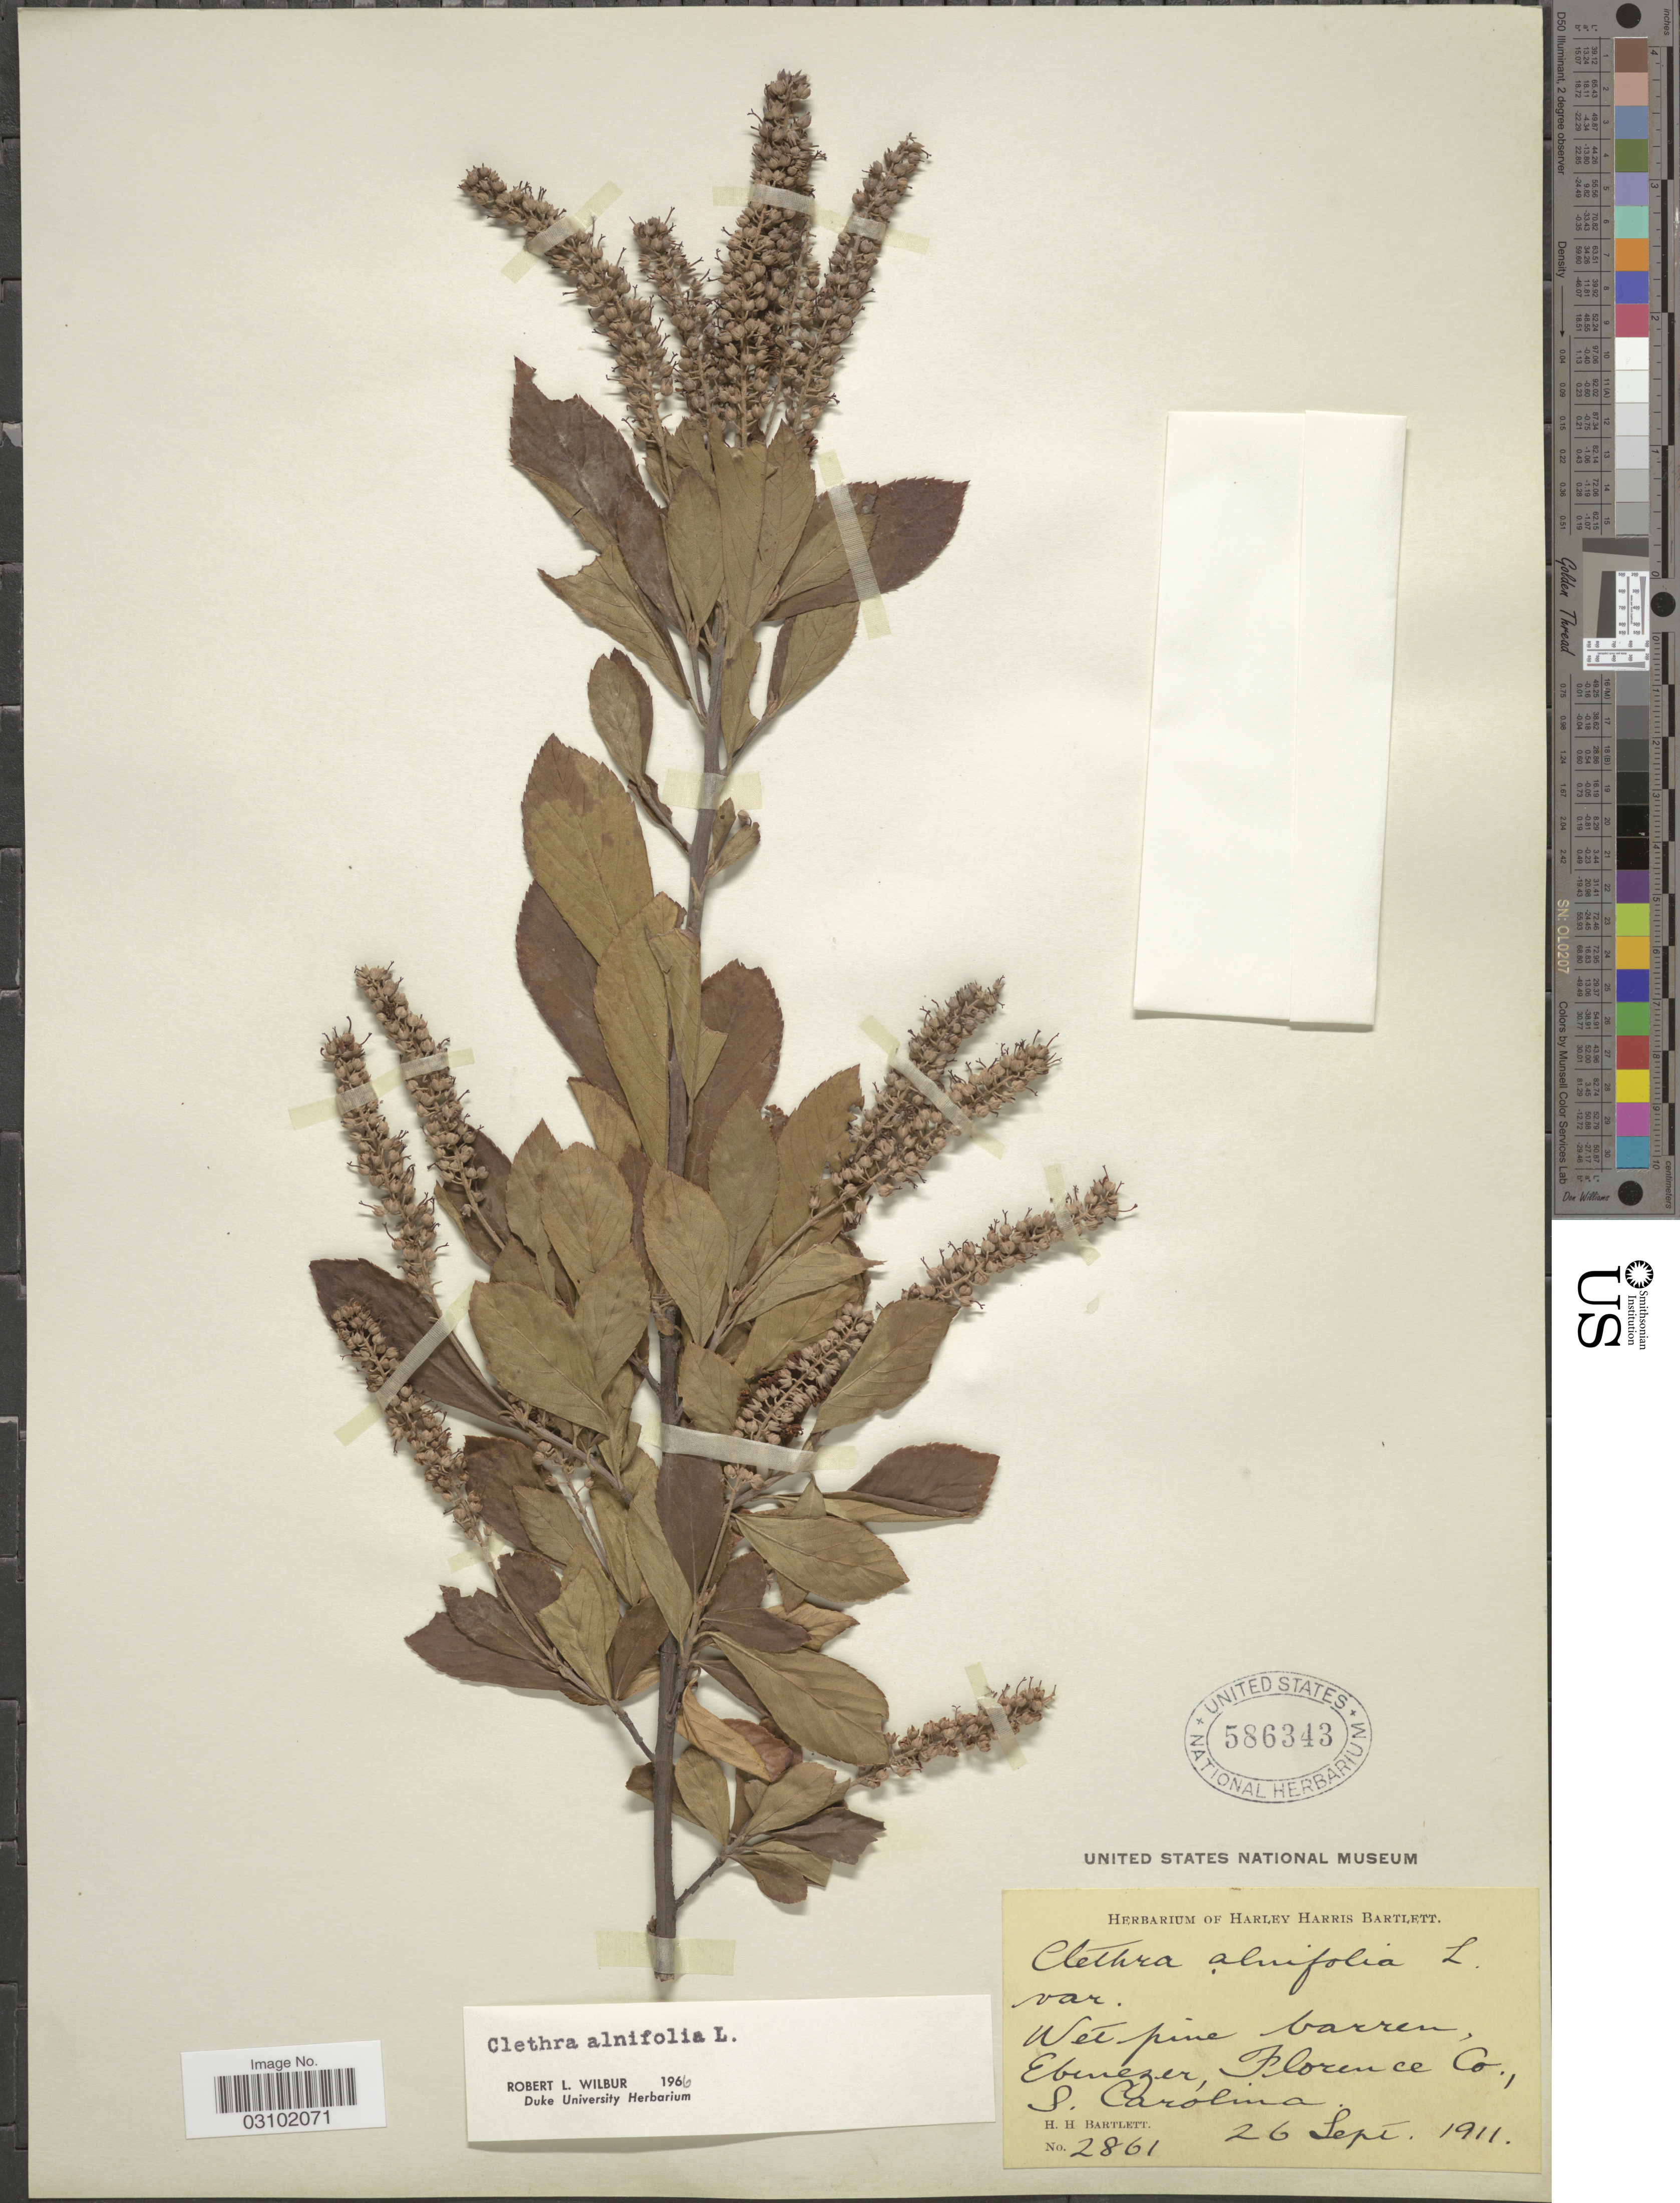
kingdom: Plantae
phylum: Tracheophyta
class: Magnoliopsida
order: Ericales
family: Clethraceae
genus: Clethra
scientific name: Clethra alnifolia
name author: L.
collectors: H. H. Bartlett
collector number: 2861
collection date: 1911-09-26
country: United States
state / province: South Carolina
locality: Wet pine barren, Ebenezer, Florence Co.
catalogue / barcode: US 586343